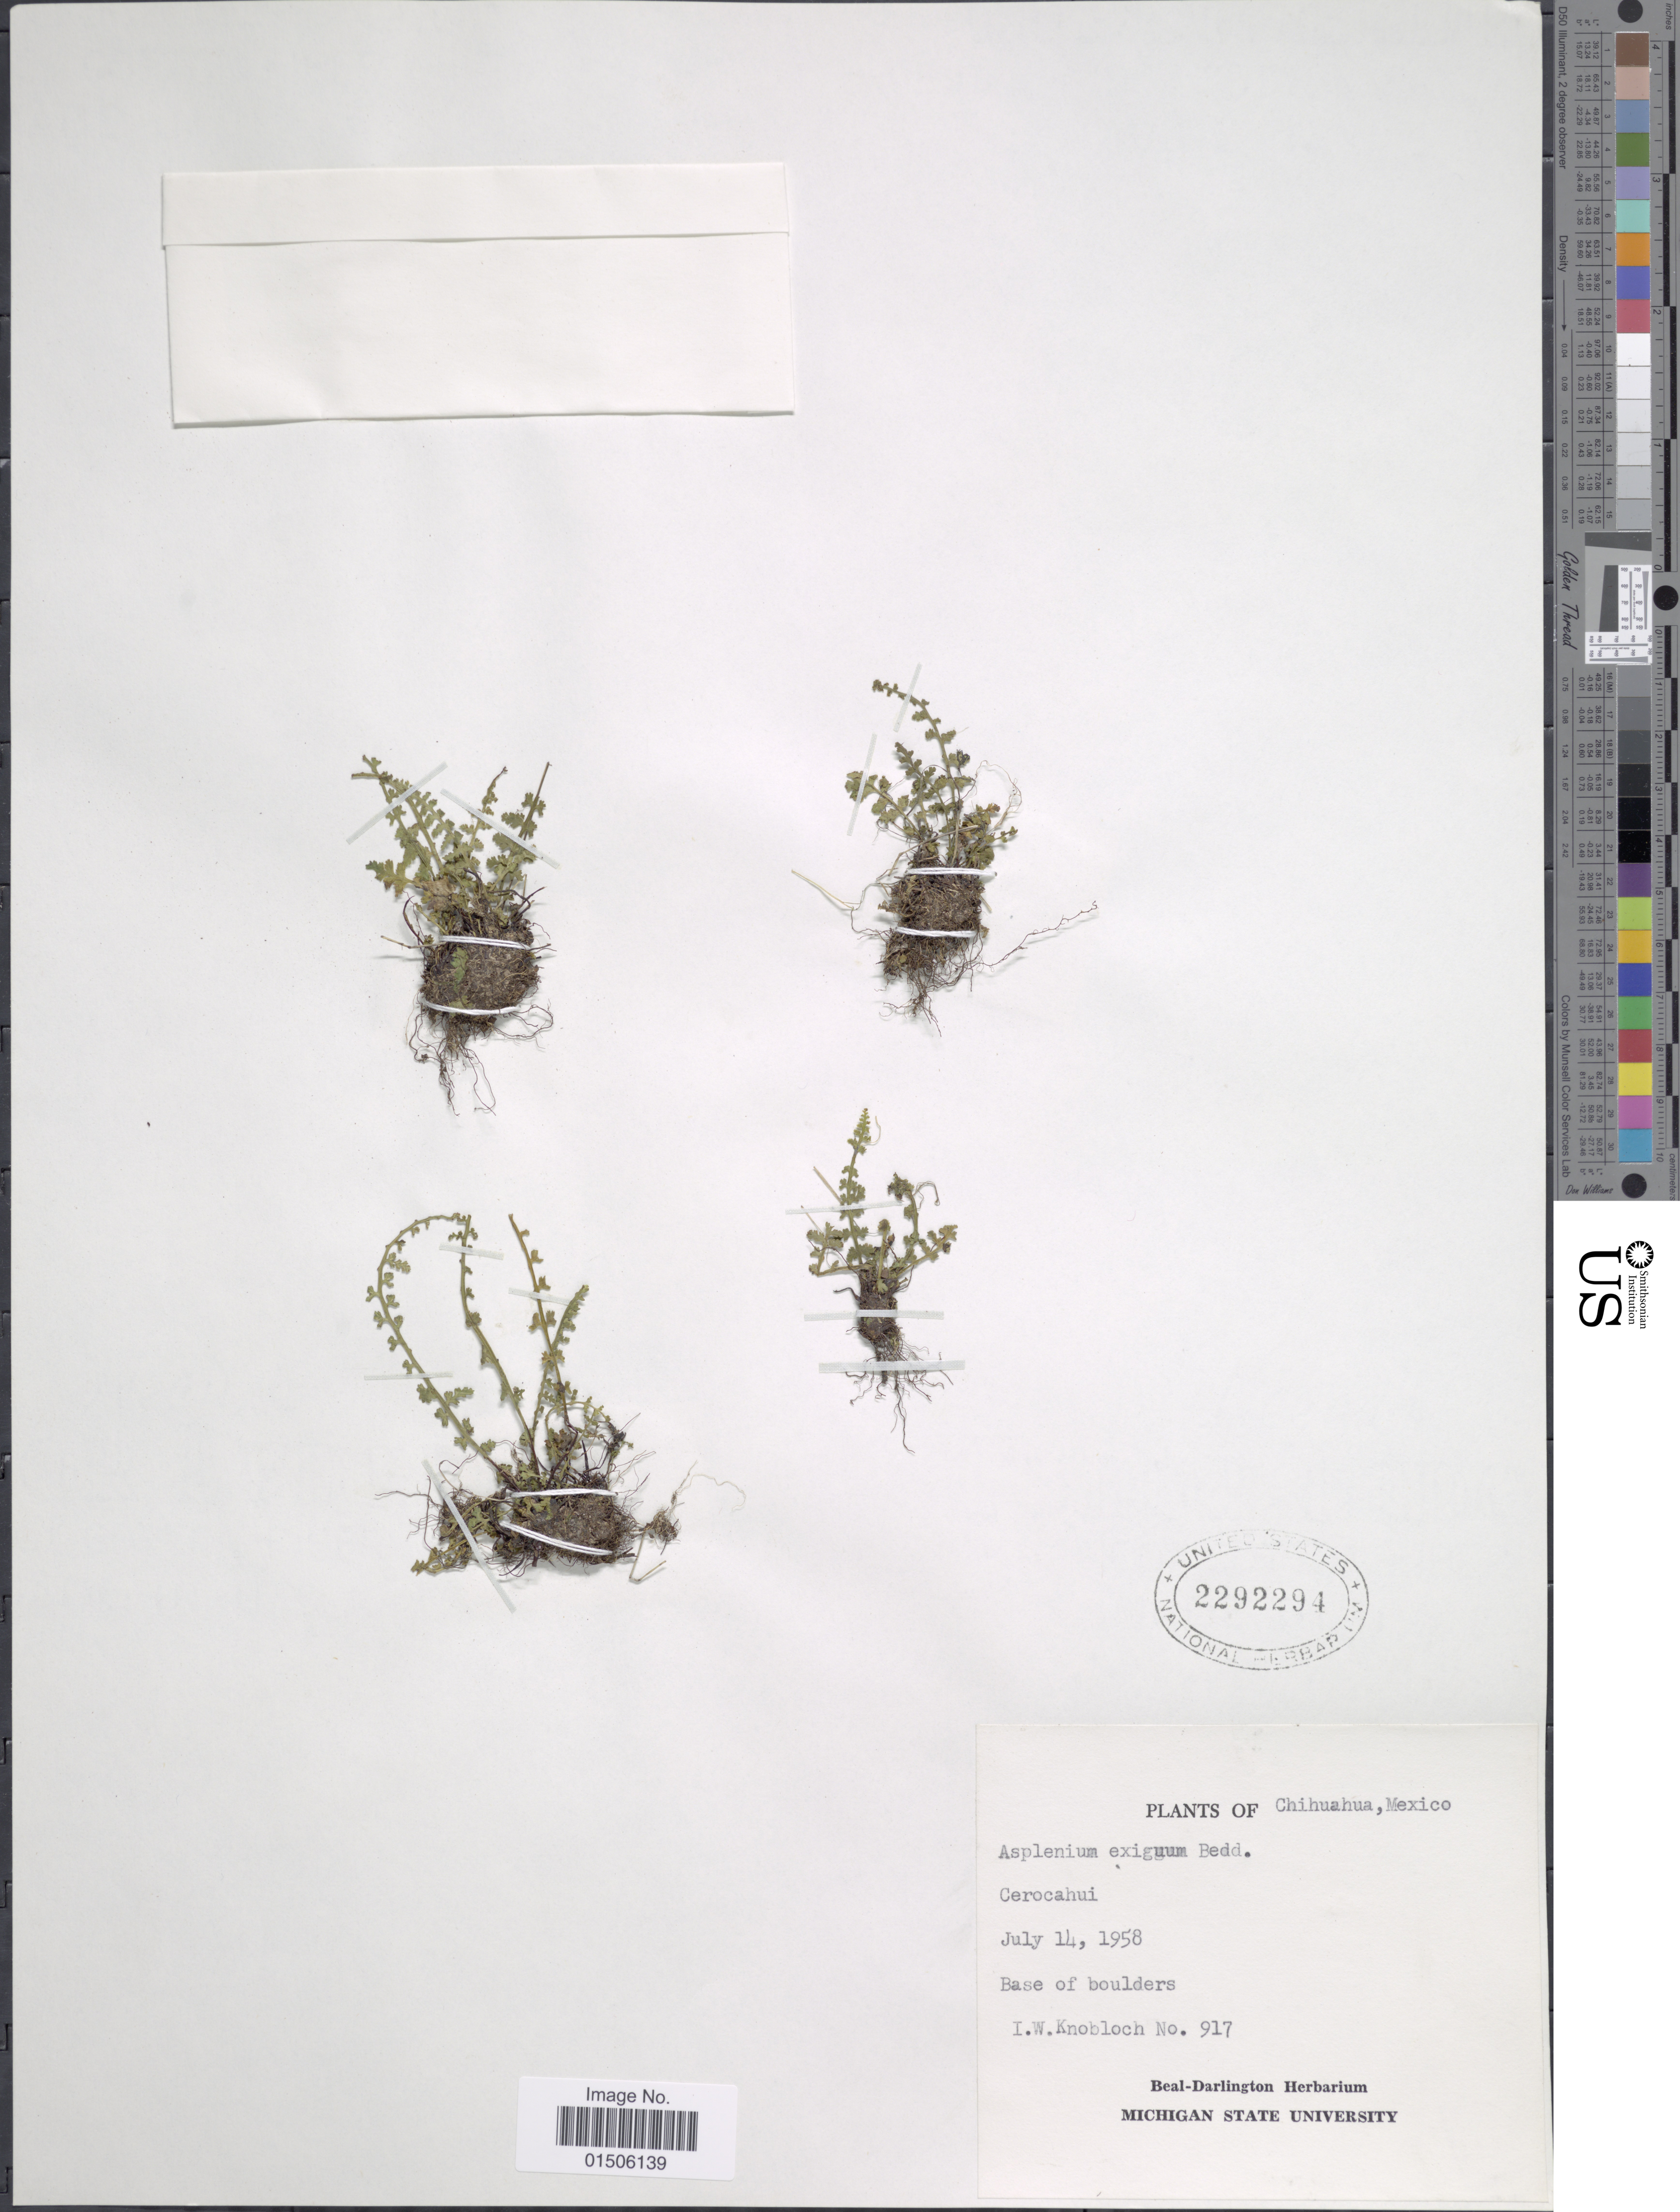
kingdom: Plantae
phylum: Tracheophyta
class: Polypodiopsida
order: Polypodiales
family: Aspleniaceae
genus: Asplenium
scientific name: Asplenium exiguum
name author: Bedd.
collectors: I. W. Knobloch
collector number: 917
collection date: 1958-07-14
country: Mexico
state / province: Chihuahua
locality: Cerocahui, Base of boulders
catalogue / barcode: US 2292294